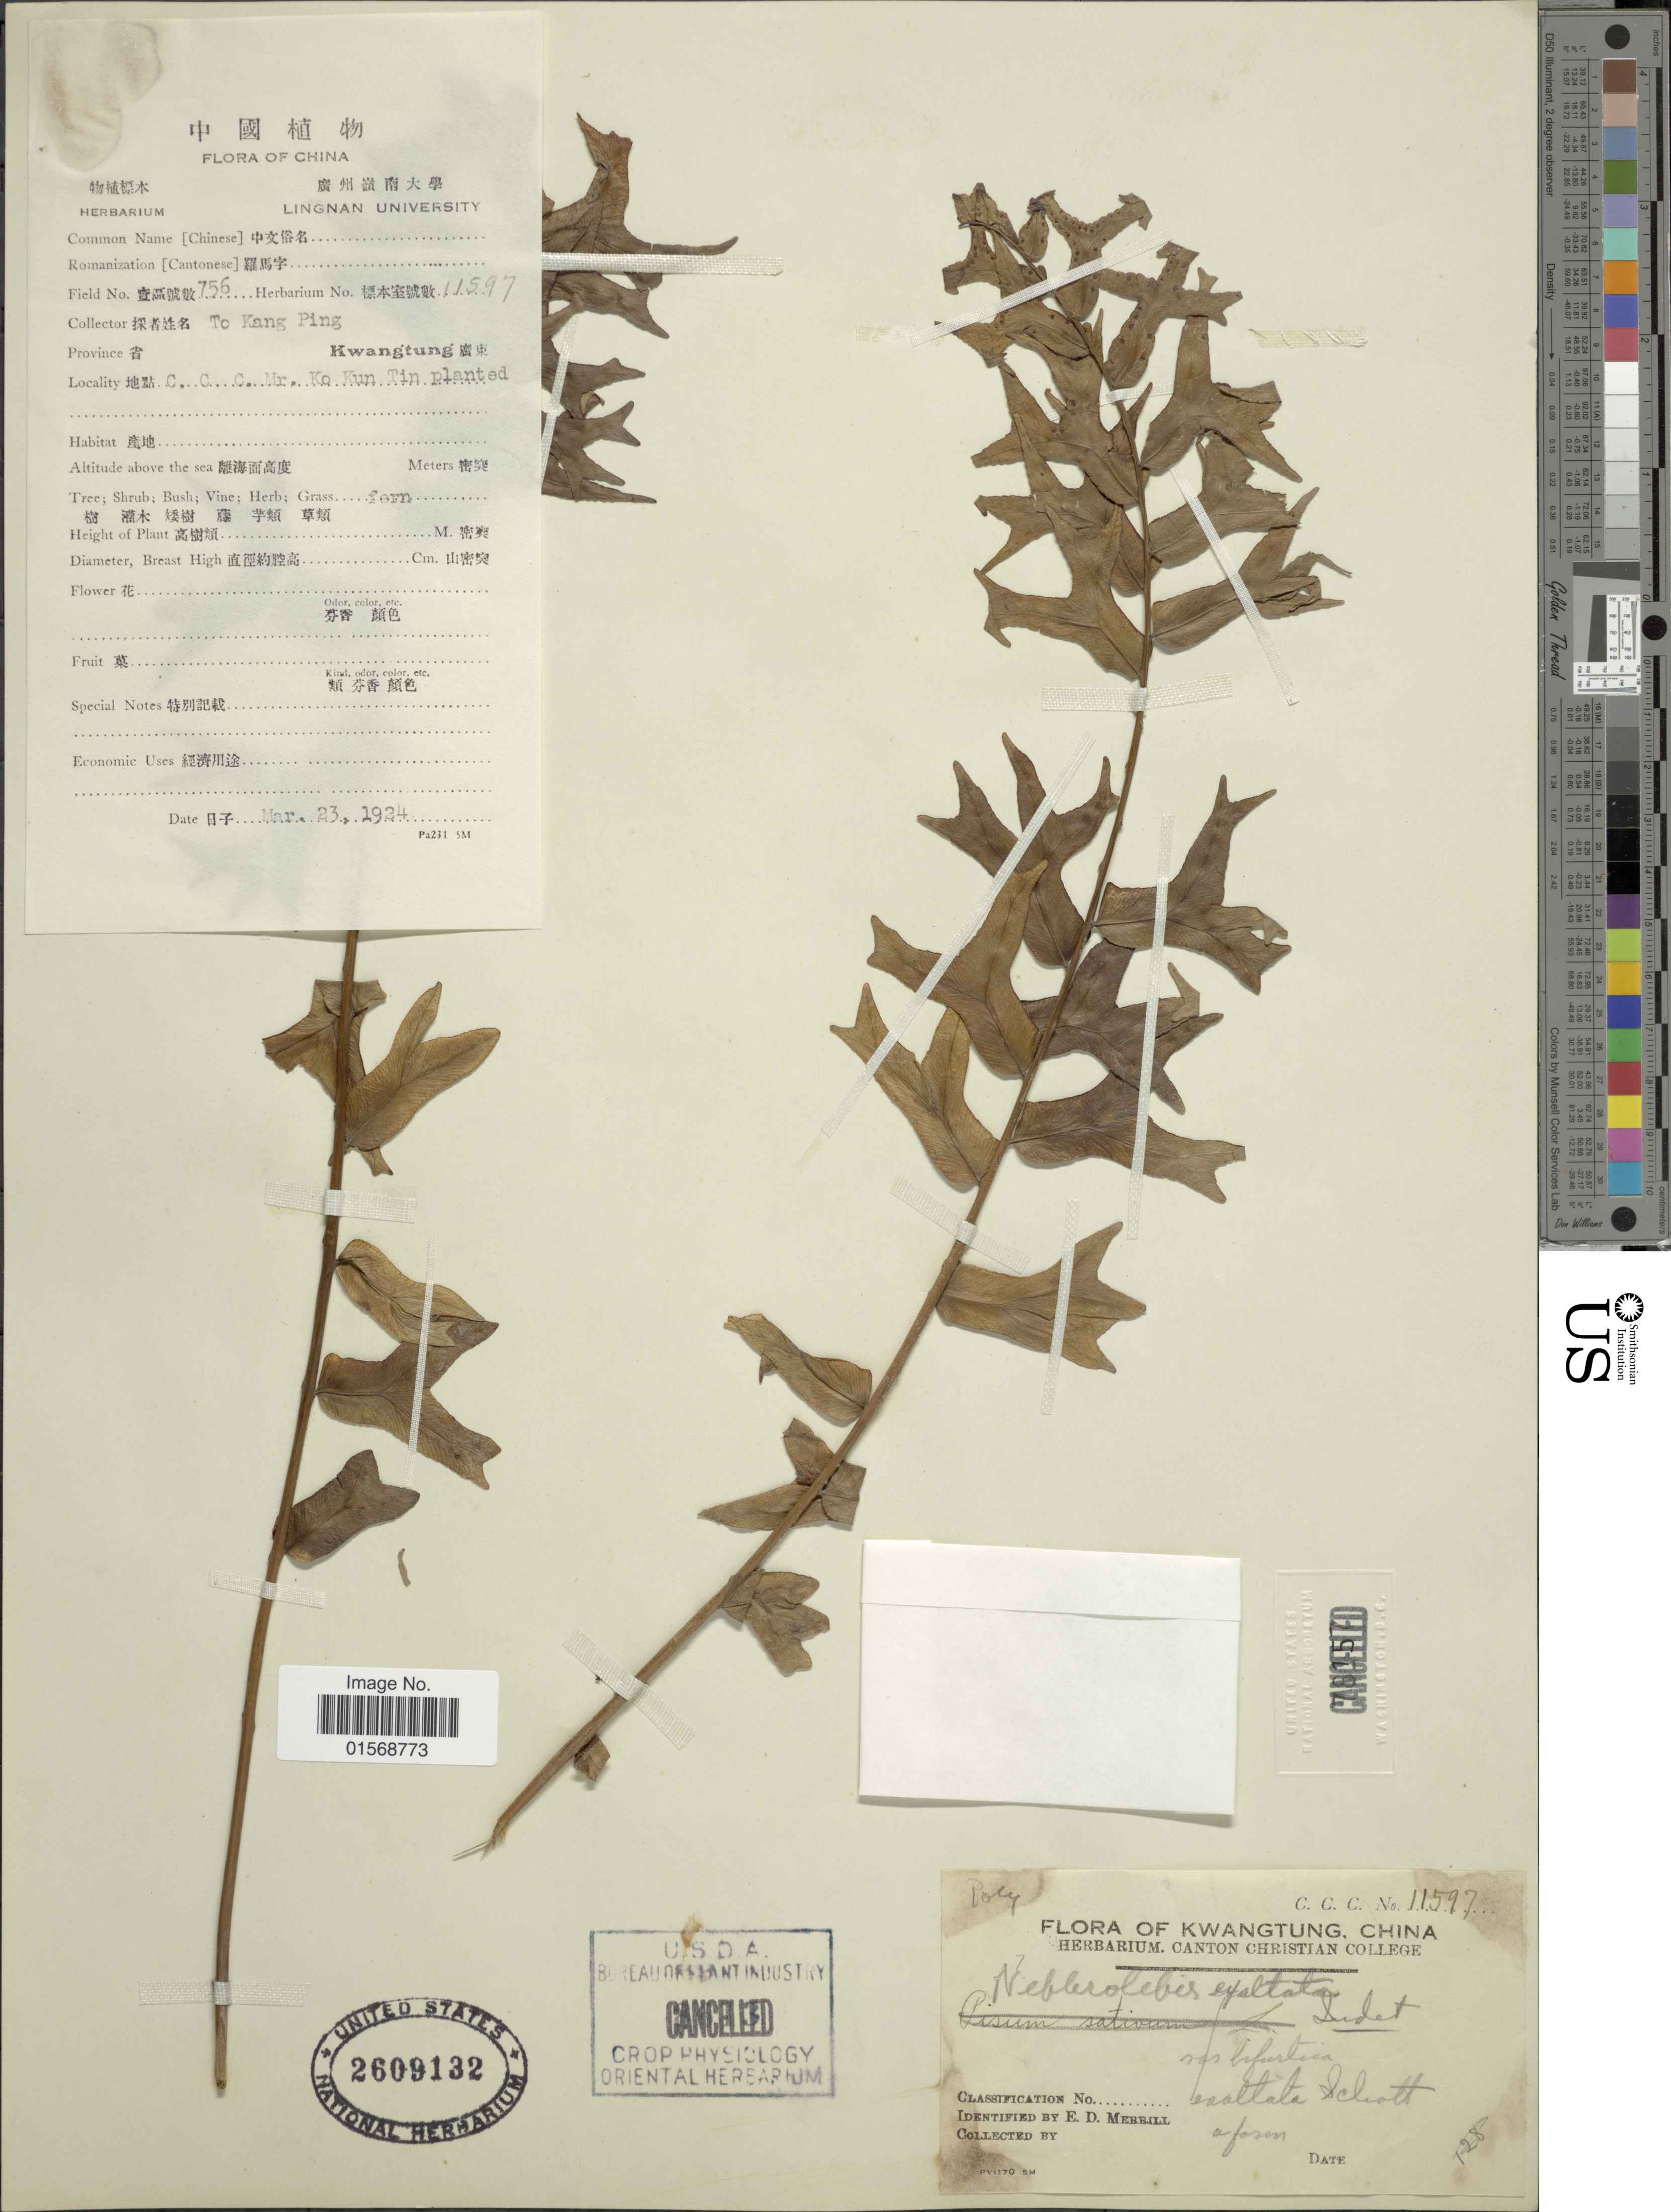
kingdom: Plantae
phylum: Tracheophyta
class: Polypodiopsida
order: Polypodiales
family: Nephrolepidaceae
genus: Nephrolepis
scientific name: Nephrolepis falcata 'Furcans'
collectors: T. Ping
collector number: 756/11597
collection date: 1924-03-23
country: China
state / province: Guangdong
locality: China, Province Kwangtung, C. C. C. Mr. Ko Kun Tin.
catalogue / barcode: US 2609132